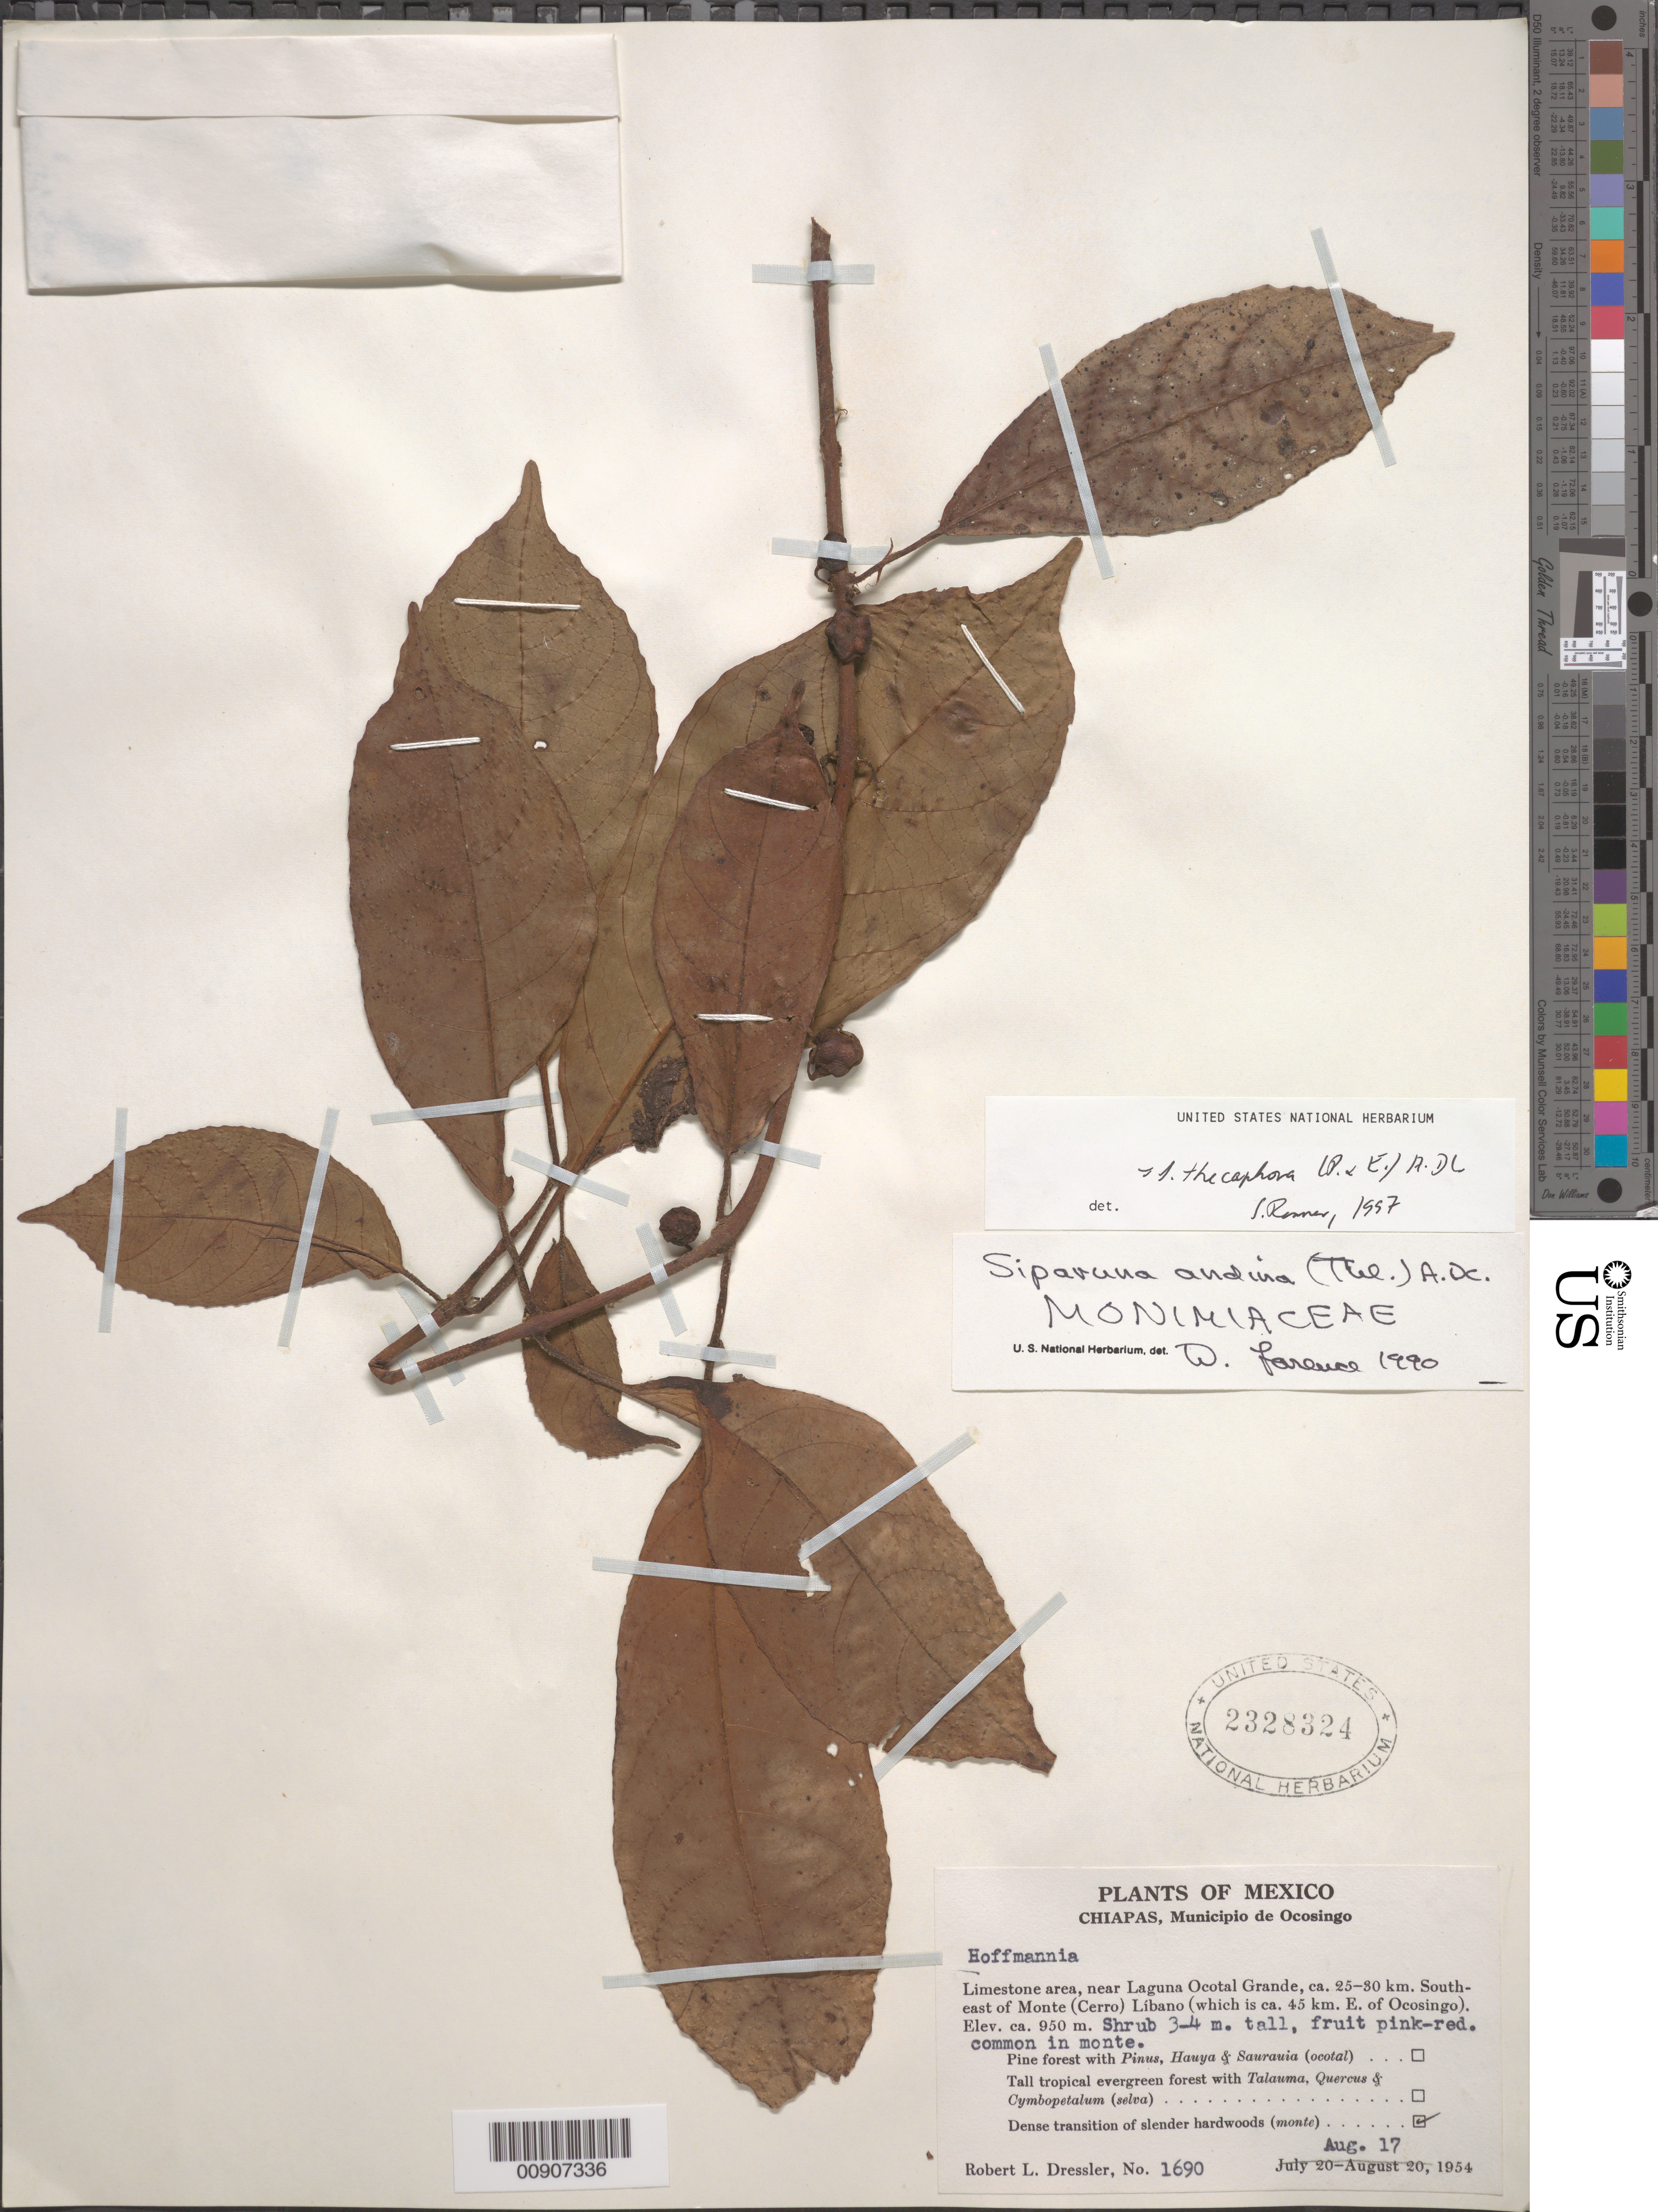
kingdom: Plantae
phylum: Tracheophyta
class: Magnoliopsida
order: Laurales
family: Siparunaceae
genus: Siparuna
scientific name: Siparuna thecaphora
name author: (Poepp. & Endl.) A. DC.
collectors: R. Dressler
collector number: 1690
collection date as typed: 17 Aug 1954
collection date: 1954-08-17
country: Mexico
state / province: Chiapas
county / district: Ocosingo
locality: Near Laguna Ocotal Grande, ca. 25-30 km. Southeast of Monte (Cerro) Líbano (which is ca. 45 km. E of Ocosingo). Chiapas, Municipio de Ocosingo.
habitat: Limestone area. Dense transition of slender hardwoods (monte).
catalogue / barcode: US 2328324